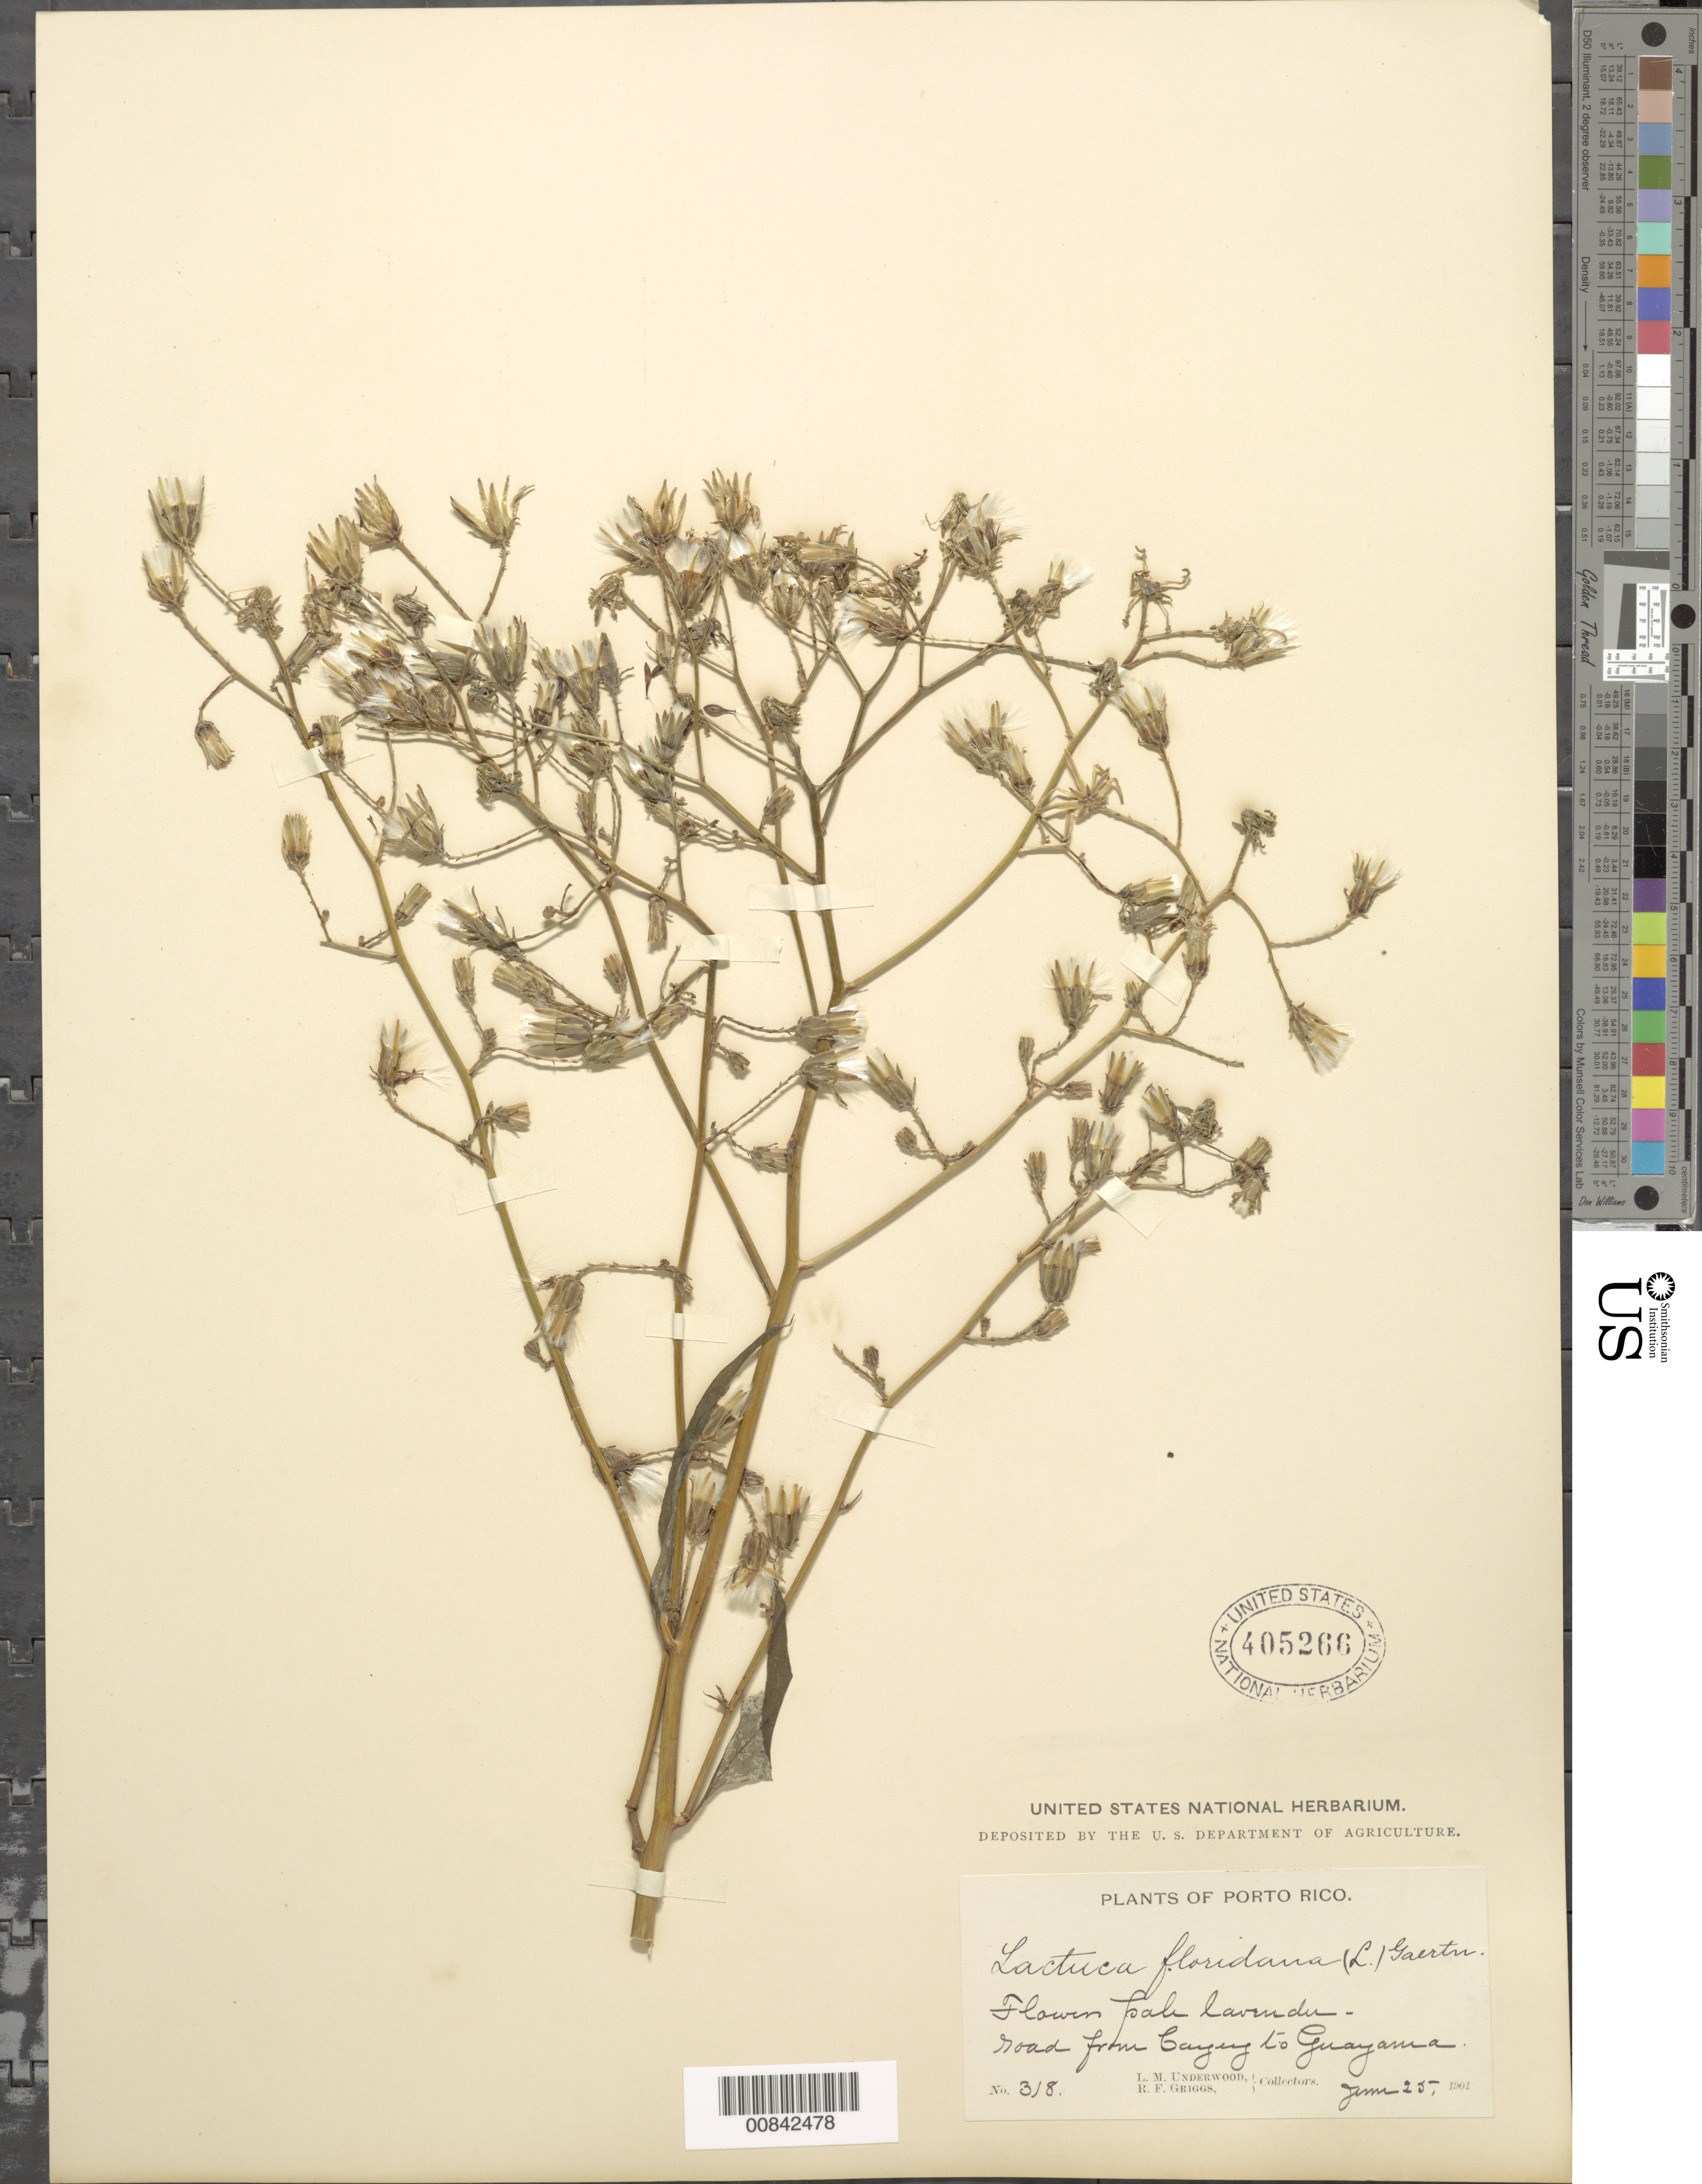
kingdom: Plantae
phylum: Tracheophyta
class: Magnoliopsida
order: Asterales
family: Asteraceae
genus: Lactuca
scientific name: Lactuca floridana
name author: (L.) Gaertn.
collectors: L. M. Underwood & R. F. Griggs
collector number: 318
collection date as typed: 25 Jun 1901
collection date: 1901-06-25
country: Puerto Rico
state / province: Cayey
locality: road from Cayey to Guayama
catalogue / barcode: US 405266